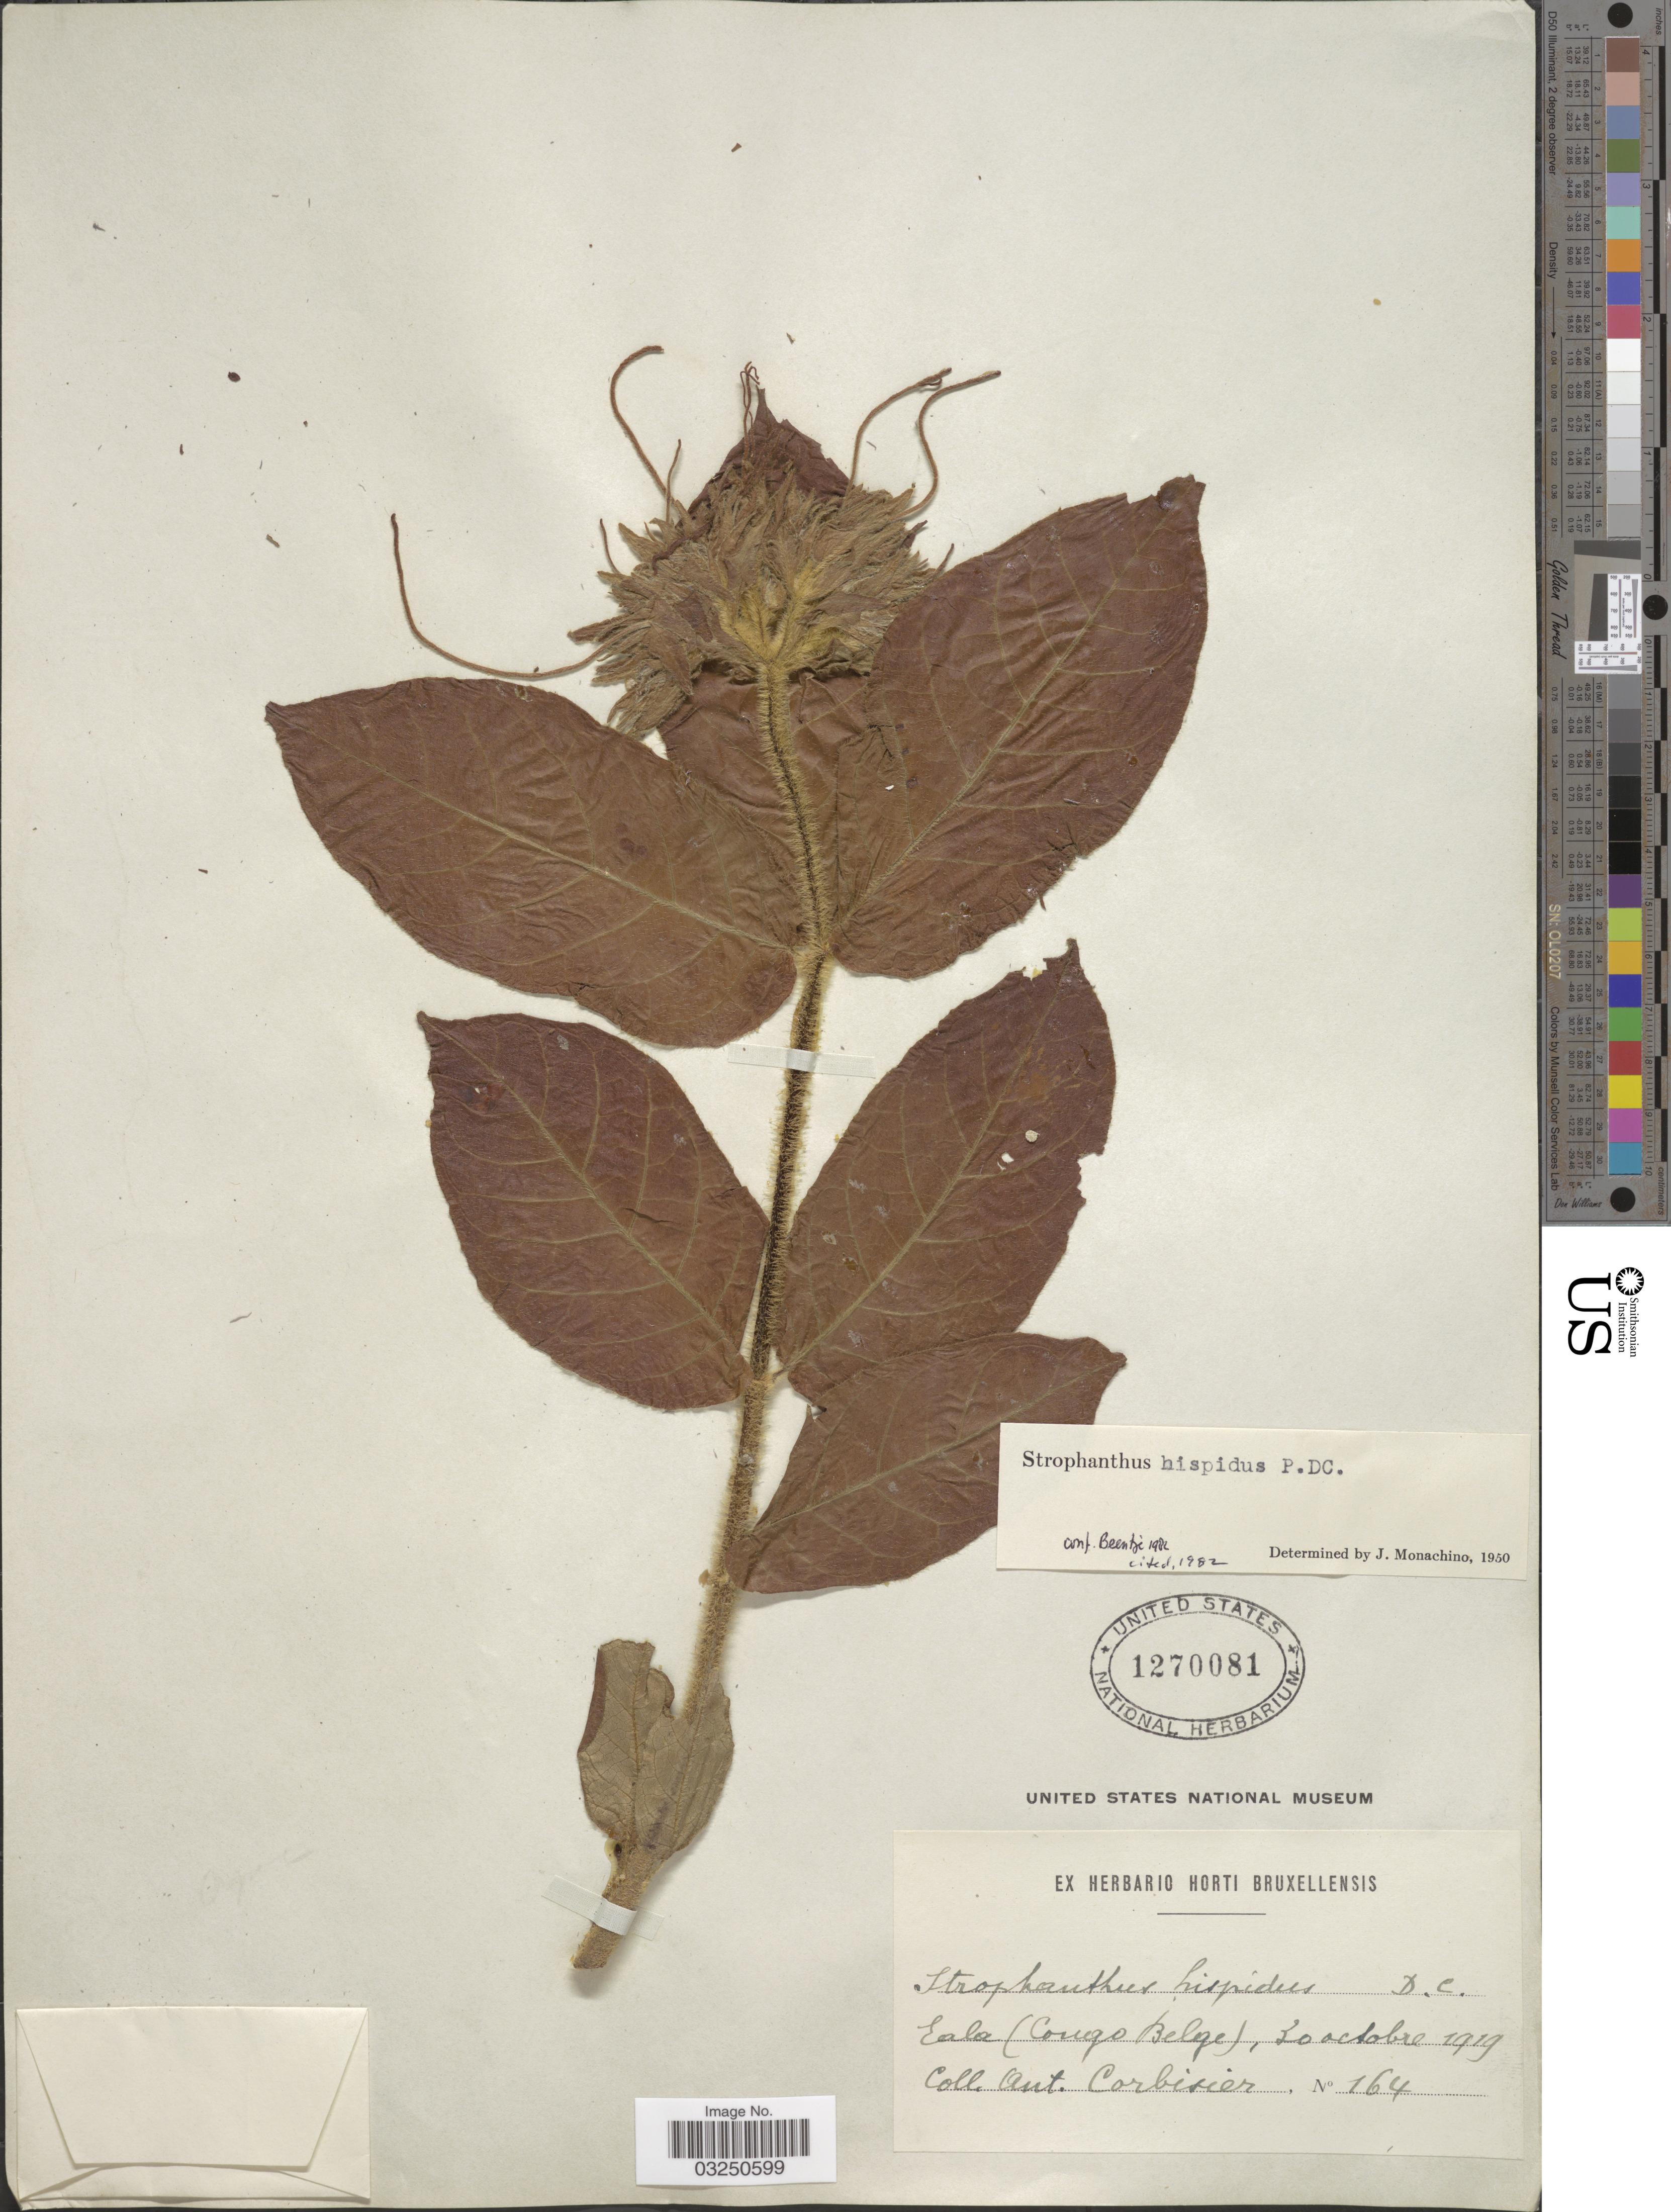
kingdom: Plantae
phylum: Tracheophyta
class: Magnoliopsida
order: Gentianales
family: Apocynaceae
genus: Strophanthus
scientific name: Strophanthus hispidus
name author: DC.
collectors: A. Corbisier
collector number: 164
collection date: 1919-10-30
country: Congo, Democratic Republic of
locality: Eala (Congo Belge).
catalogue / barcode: US 1270081